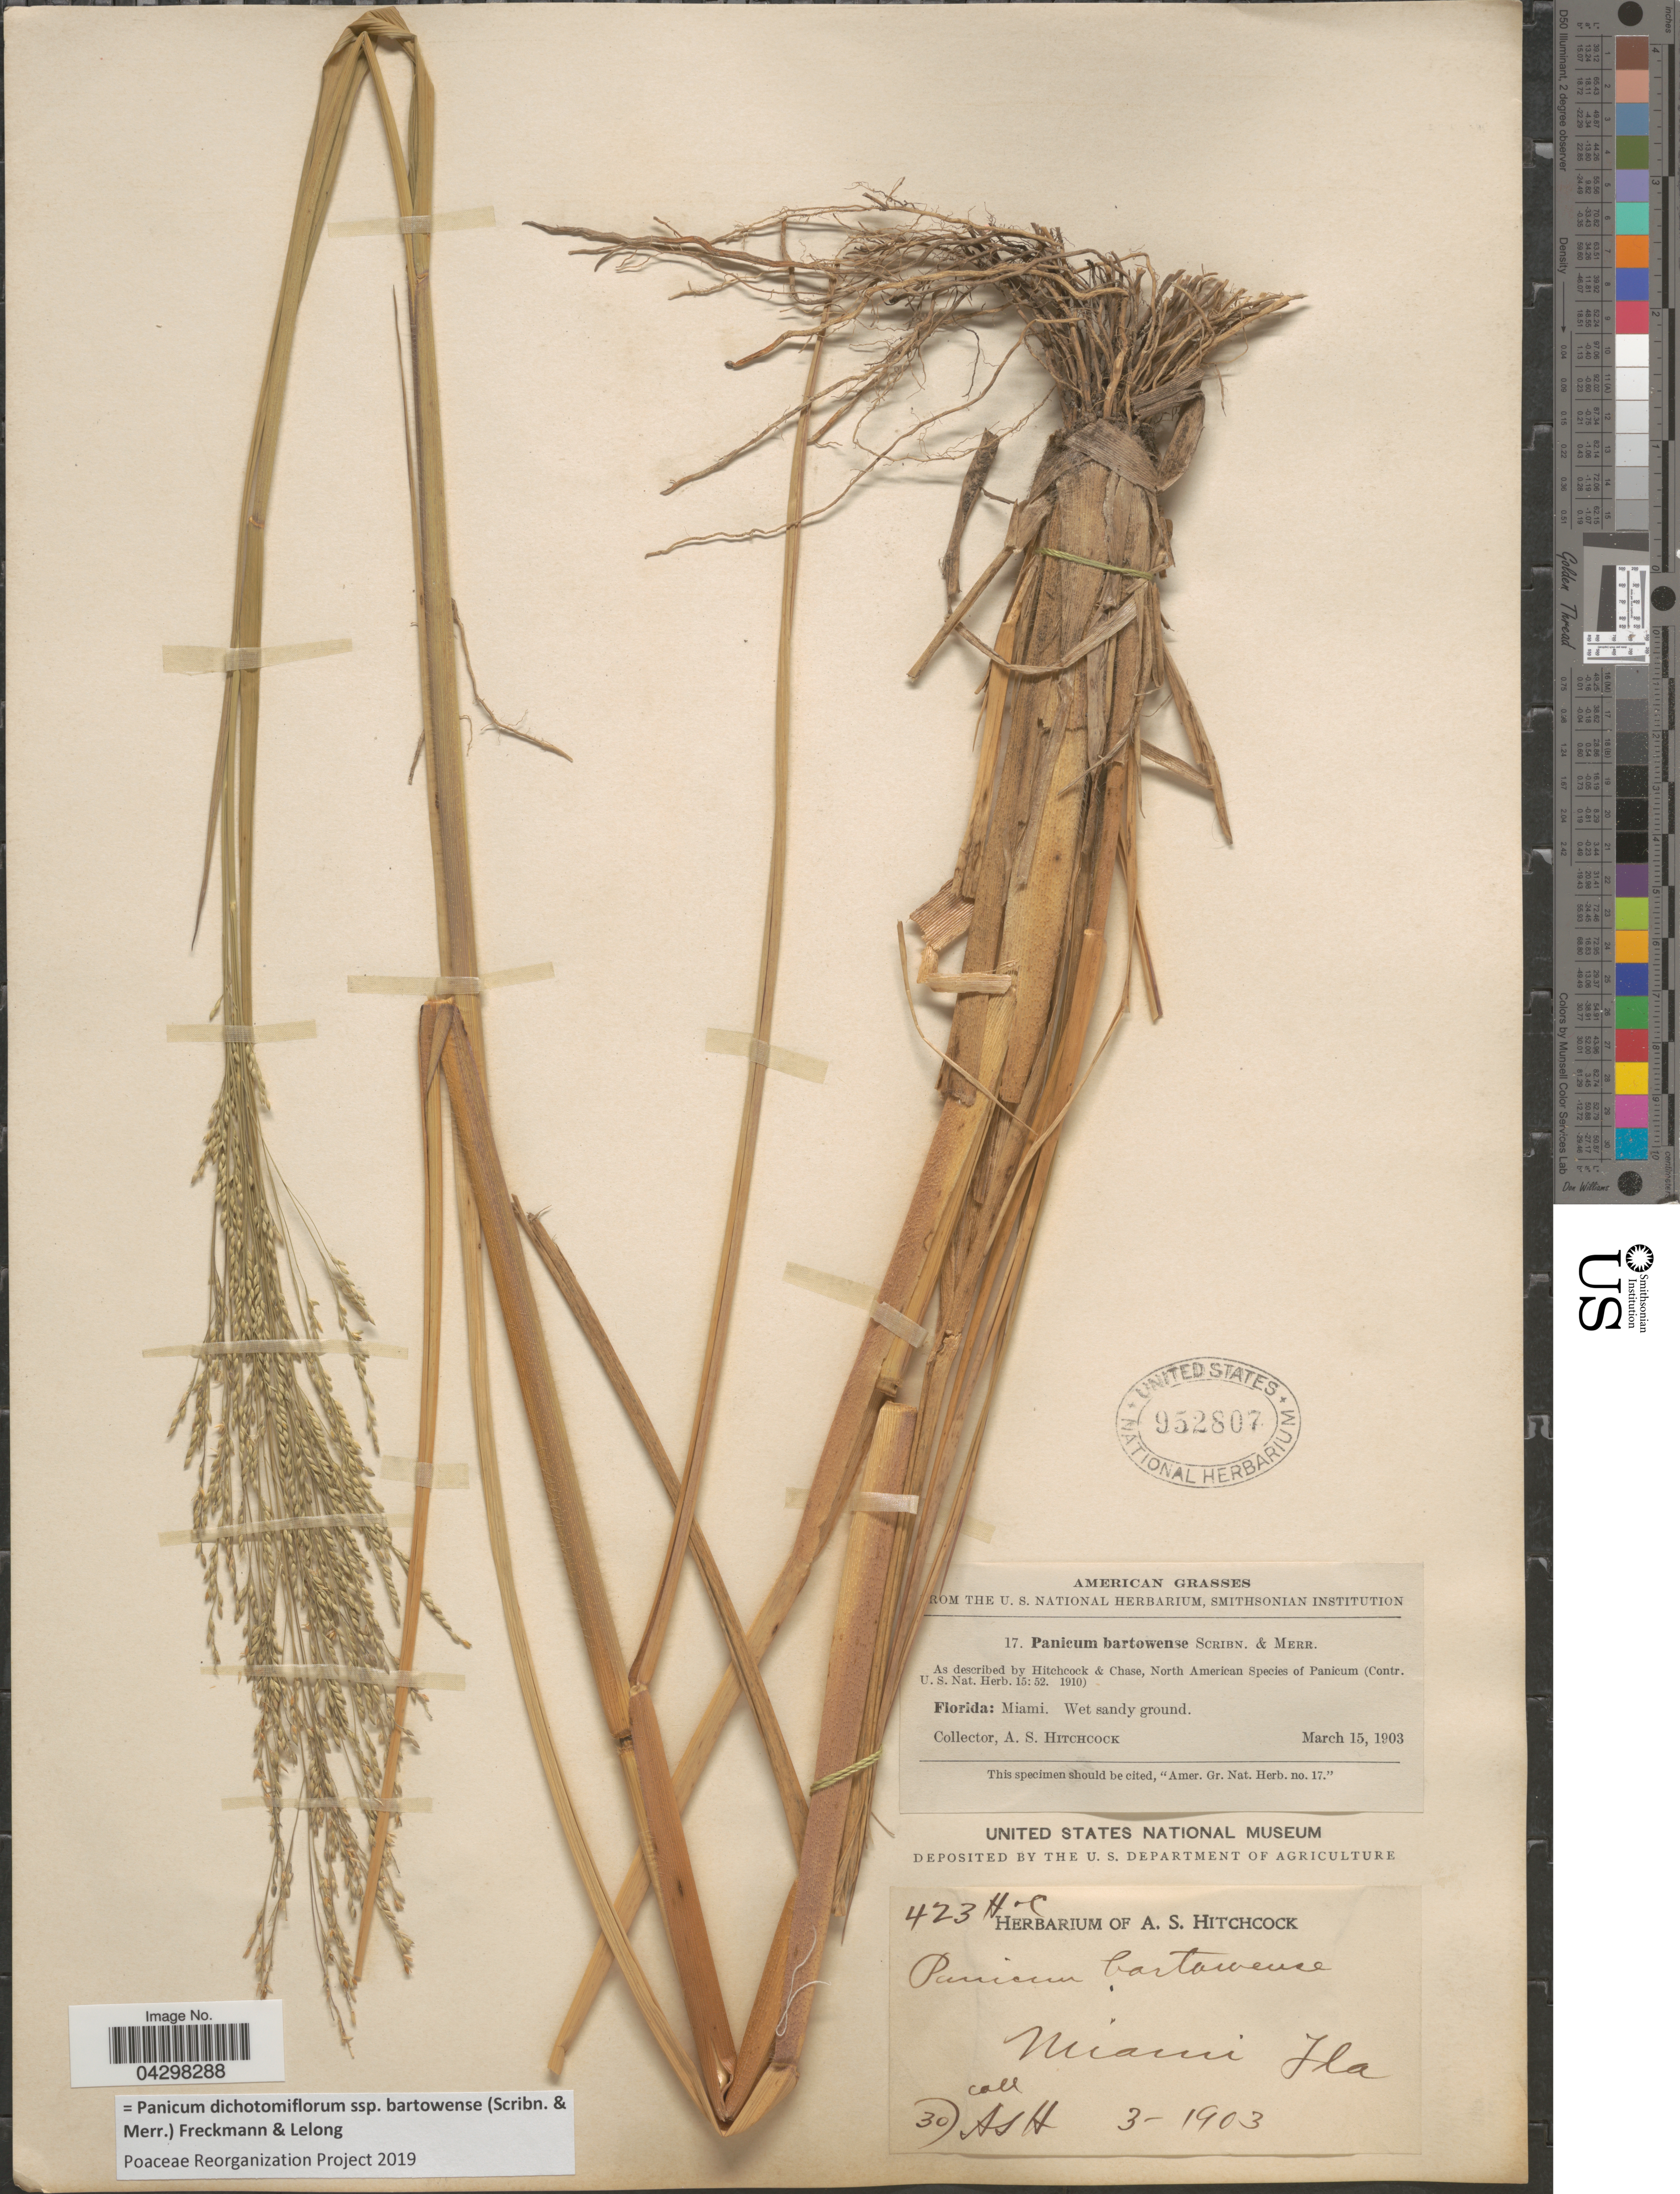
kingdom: Plantae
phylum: Tracheophyta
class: Liliopsida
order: Poales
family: Poaceae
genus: Panicum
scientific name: Panicum dichotomiflorum subsp. bartowense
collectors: A. S. Hitchcock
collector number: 30/423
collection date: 1903-03-15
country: United States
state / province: Florida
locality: Miami. Wet sandy ground.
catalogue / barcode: US 952807